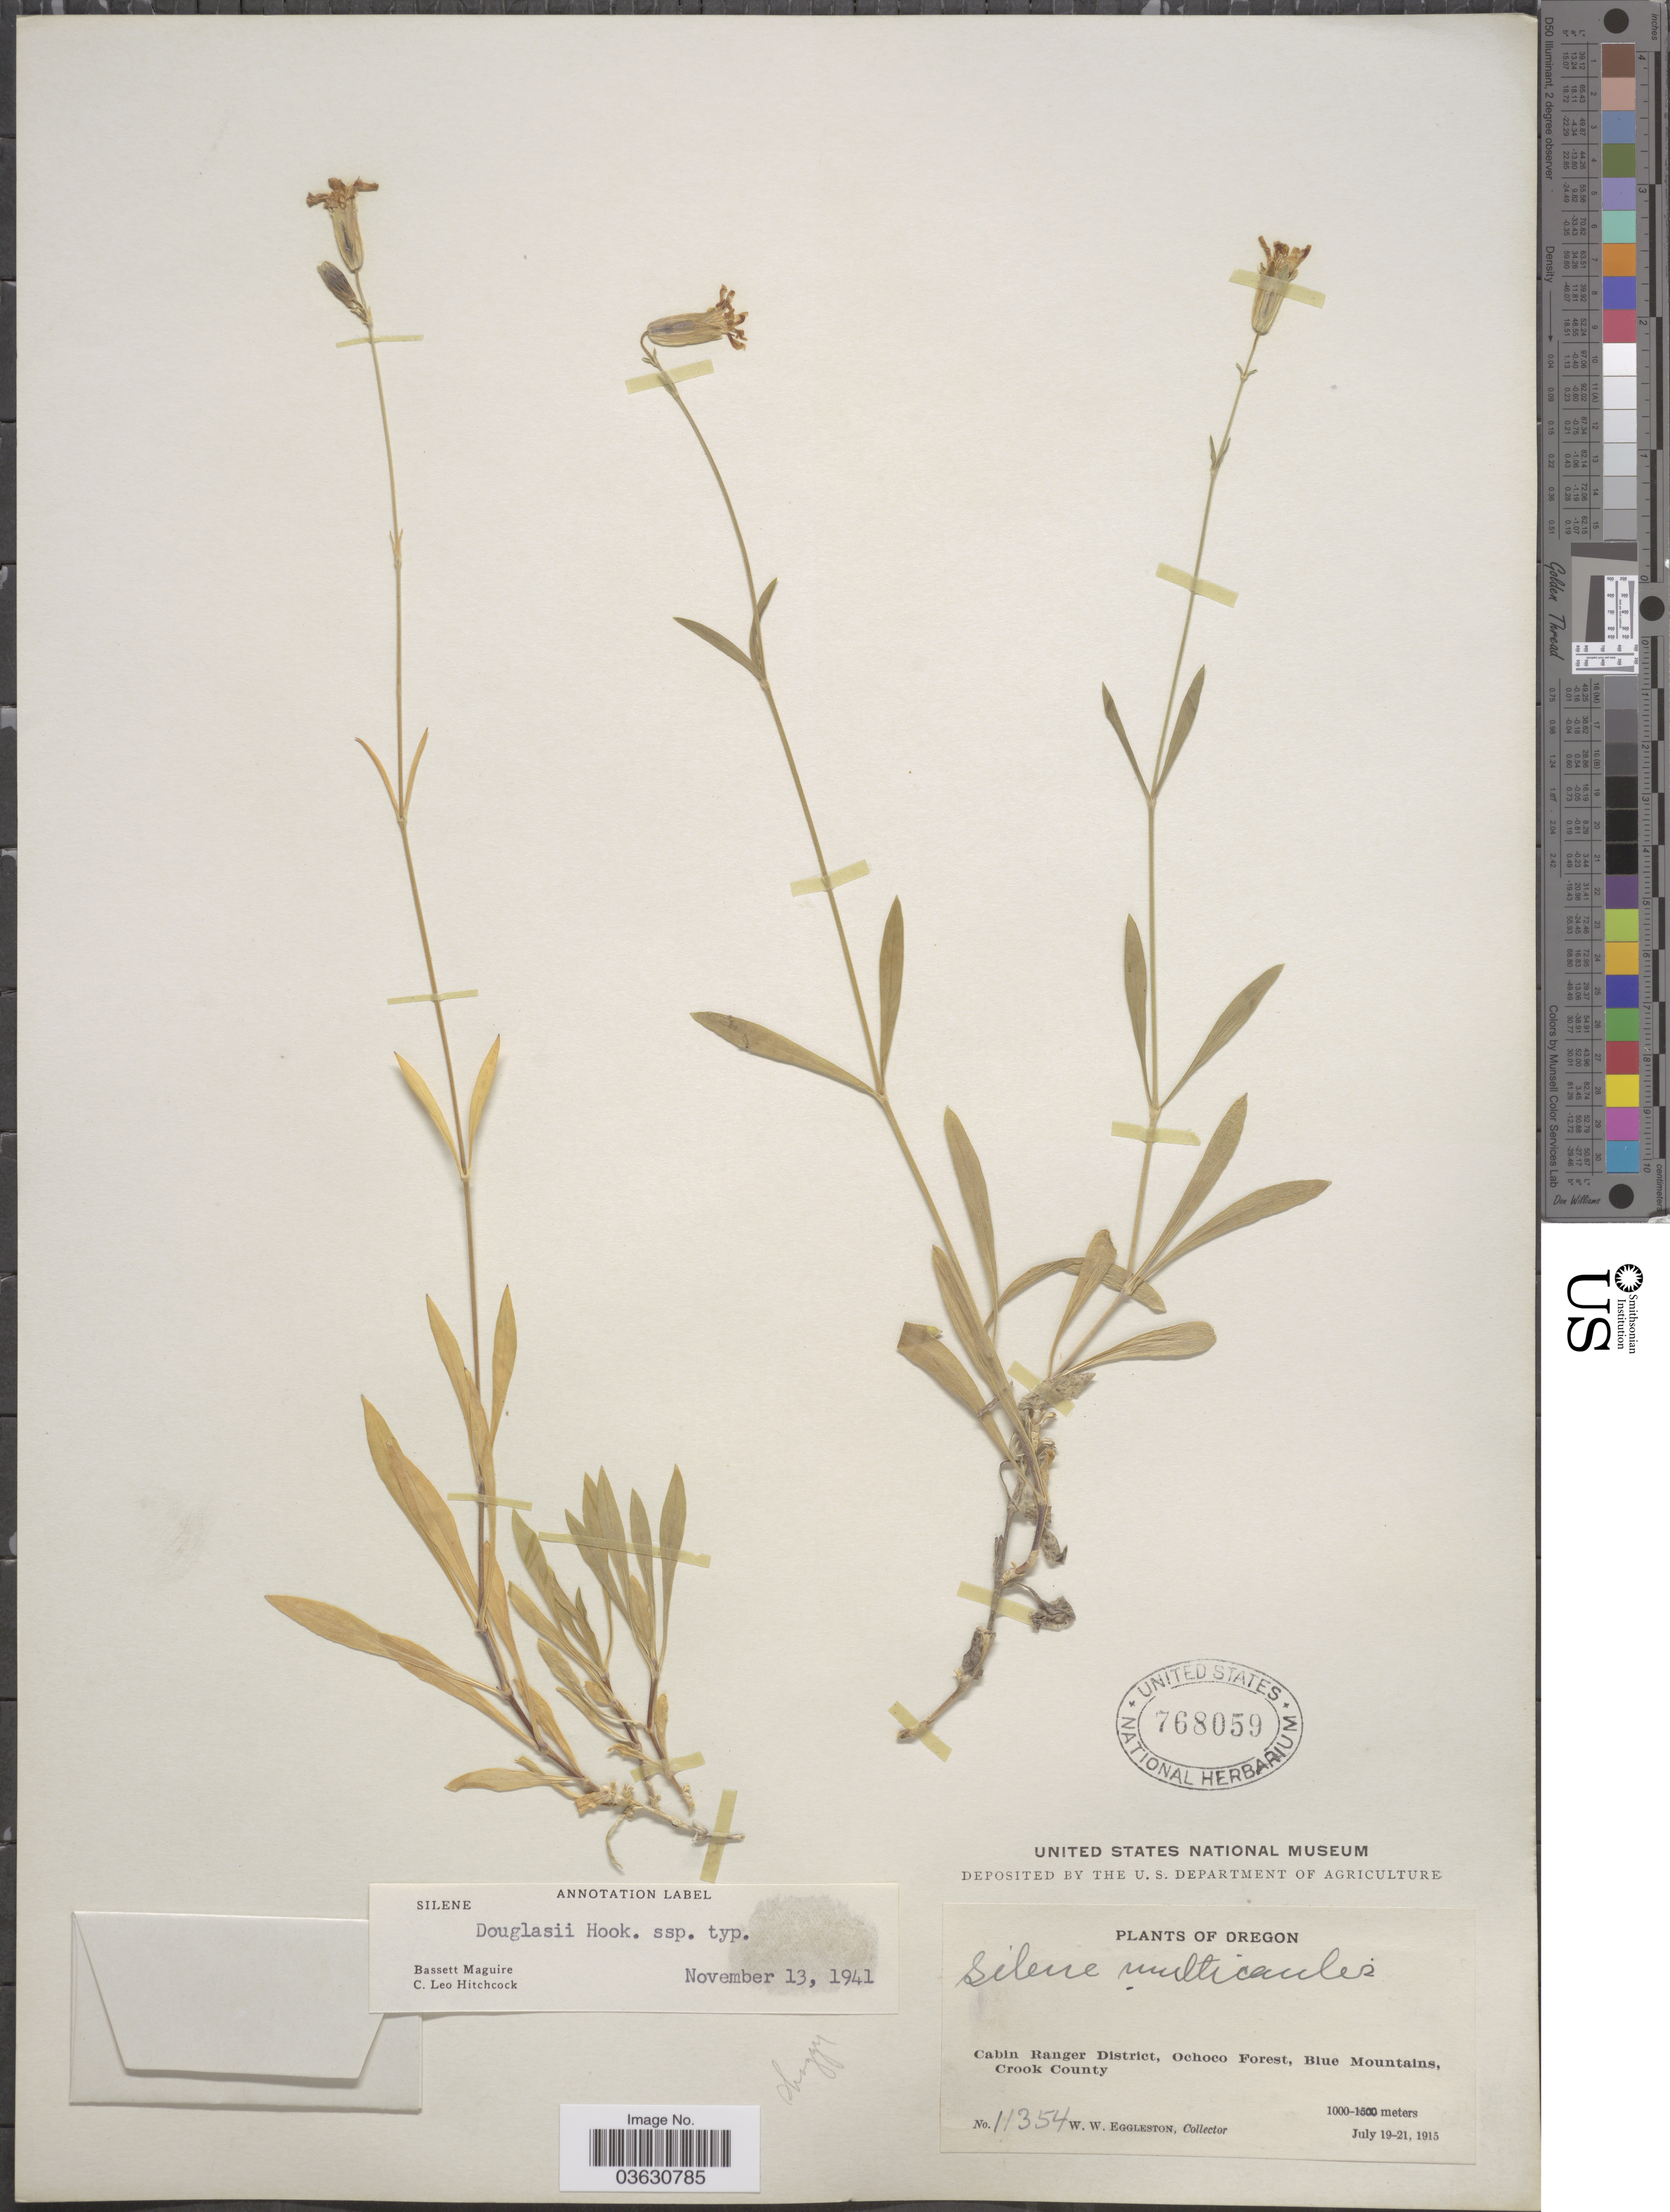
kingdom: Plantae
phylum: Tracheophyta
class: Magnoliopsida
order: Caryophyllales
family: Caryophyllaceae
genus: Silene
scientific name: Silene douglasii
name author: Hook.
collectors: W. W. Eggleston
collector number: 11354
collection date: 1915-07-19/1915-07-21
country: United States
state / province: Oregon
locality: Cabin Ranger District, Ochoco Forest, Blue Mountains, Crook County.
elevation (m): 1000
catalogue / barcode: US 768059